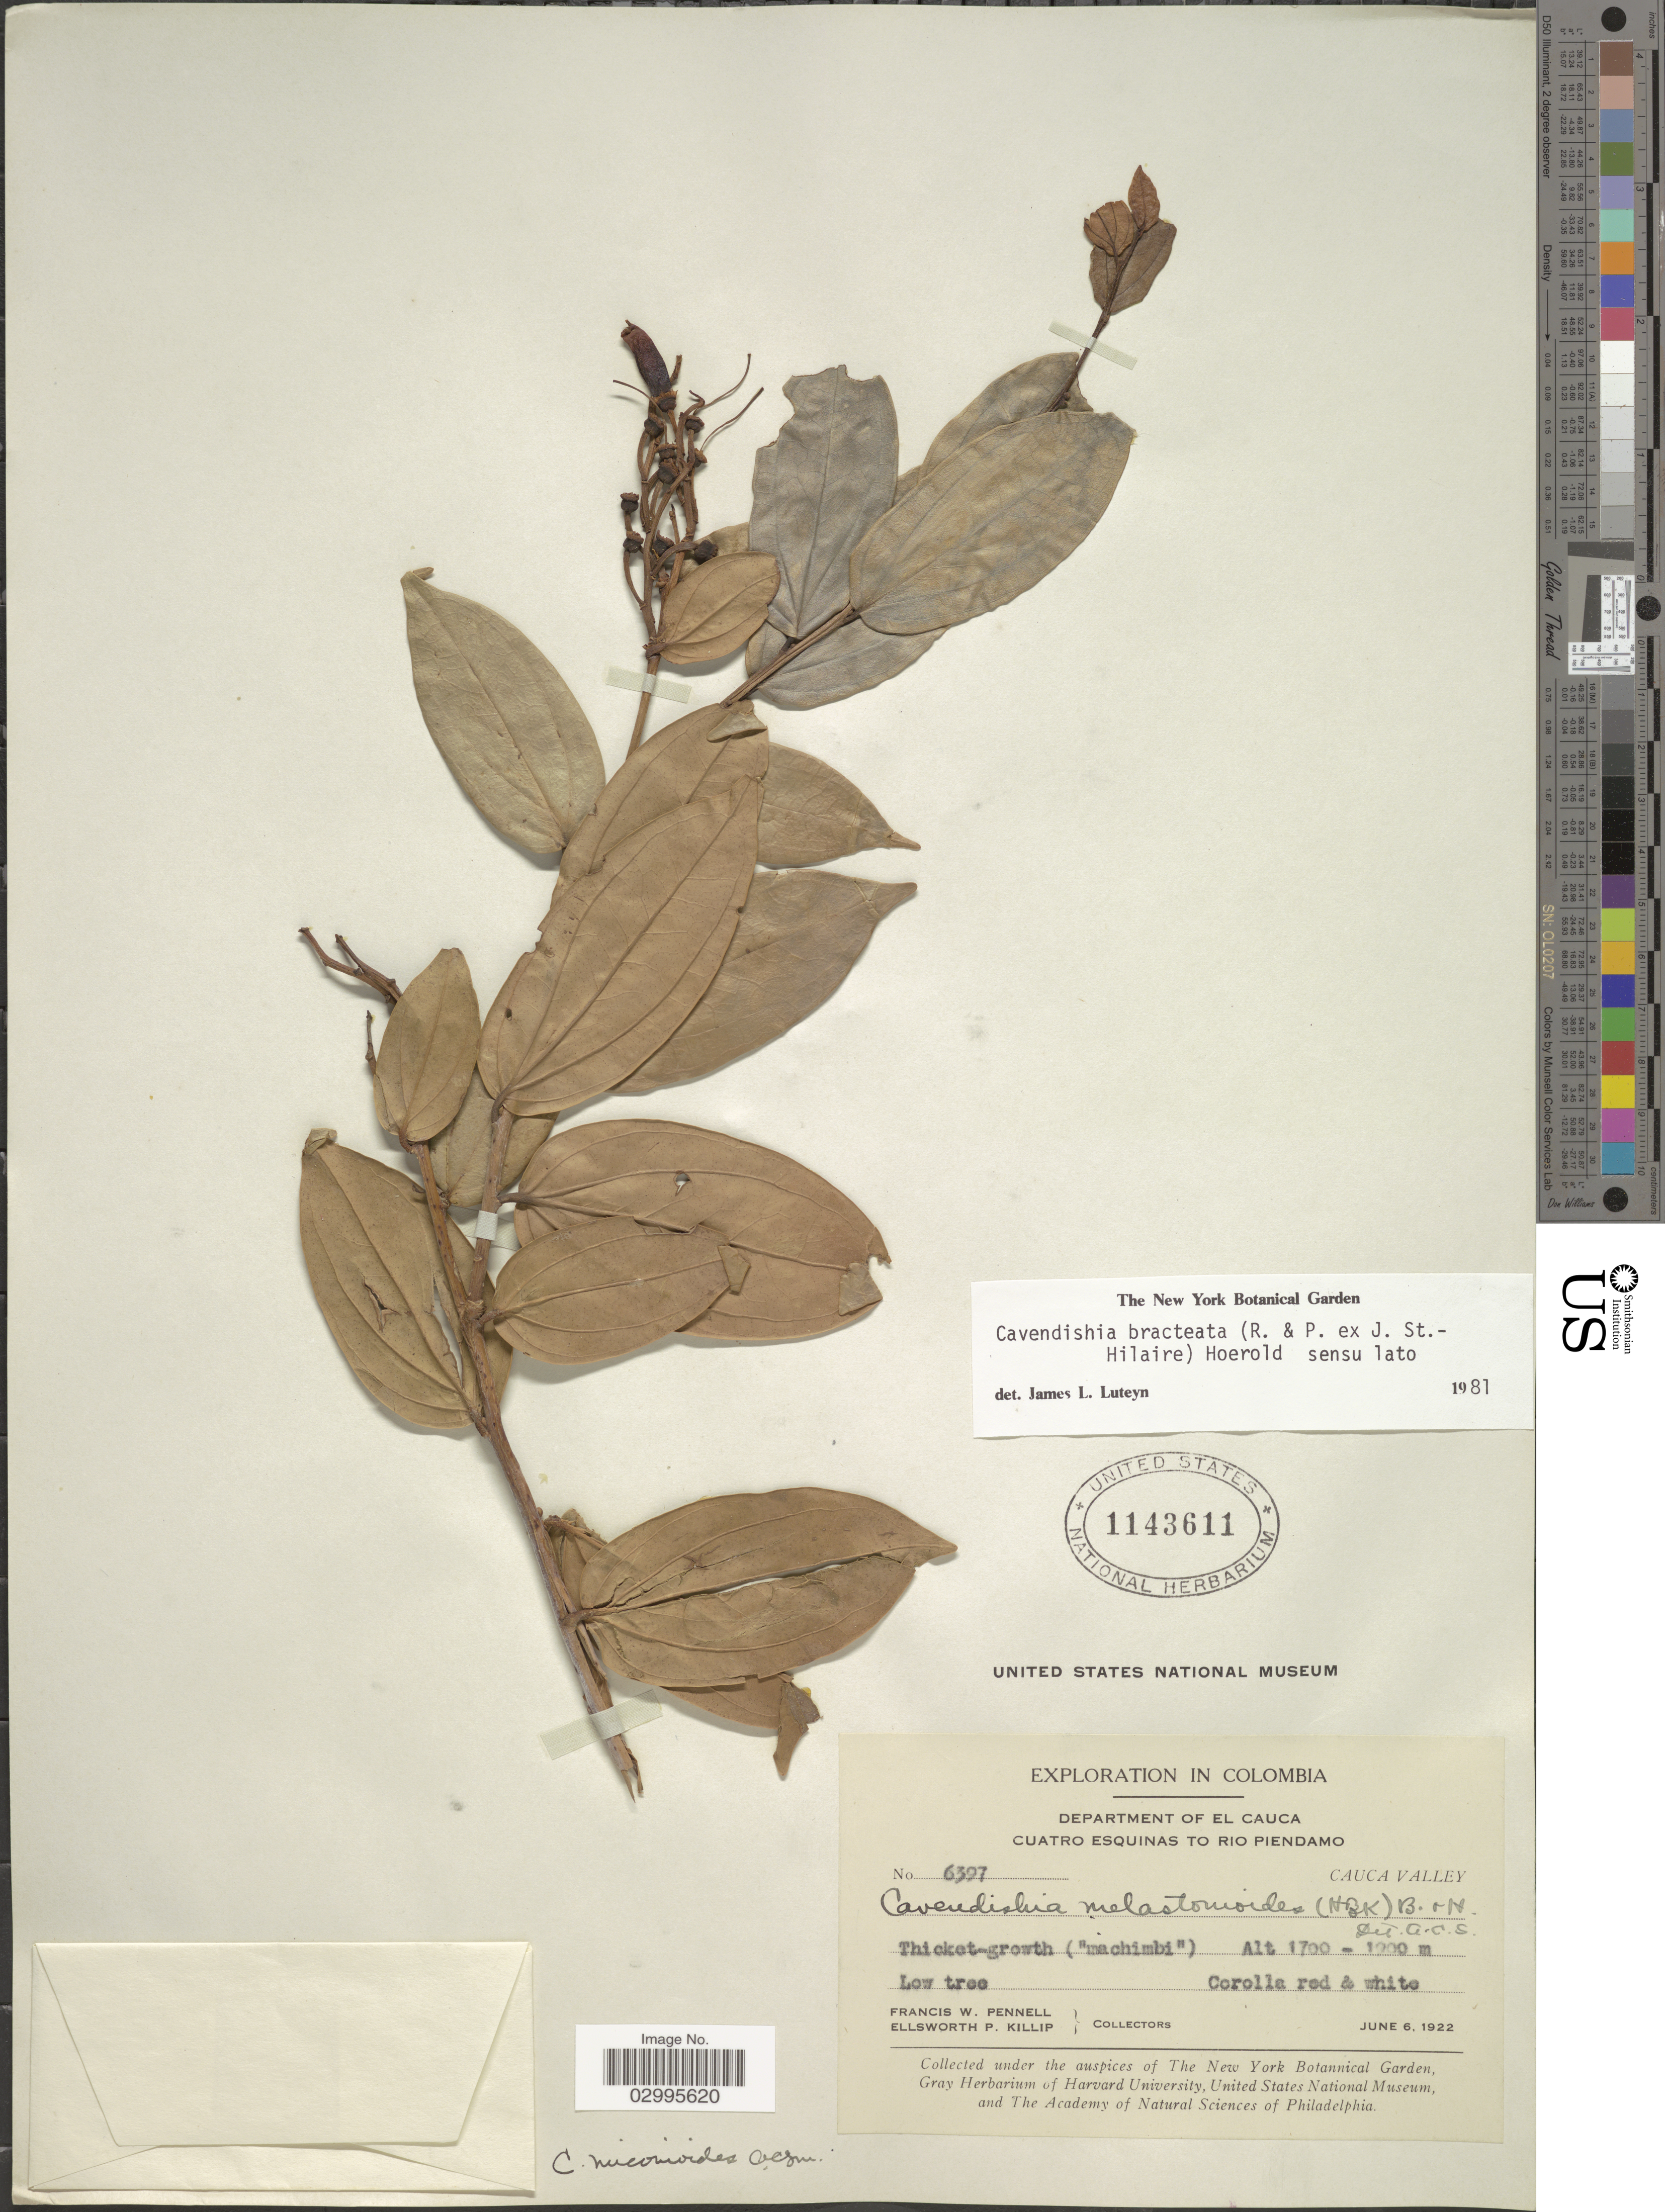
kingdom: Plantae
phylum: Tracheophyta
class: Magnoliopsida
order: Ericales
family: Ericaceae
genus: Cavendishia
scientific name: Cavendishia bracteata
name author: (Ruiz & Pav. ex J. St.-Hil.) Hoerold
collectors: F. W. Pennell & E. P. Killip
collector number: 6397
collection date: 1922-06-06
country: Colombia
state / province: Cauca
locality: Department of El Cauca, Cuatro Esquinas to Rio Piendamo, Cauca Valley.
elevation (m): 1700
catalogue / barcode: US 1143611